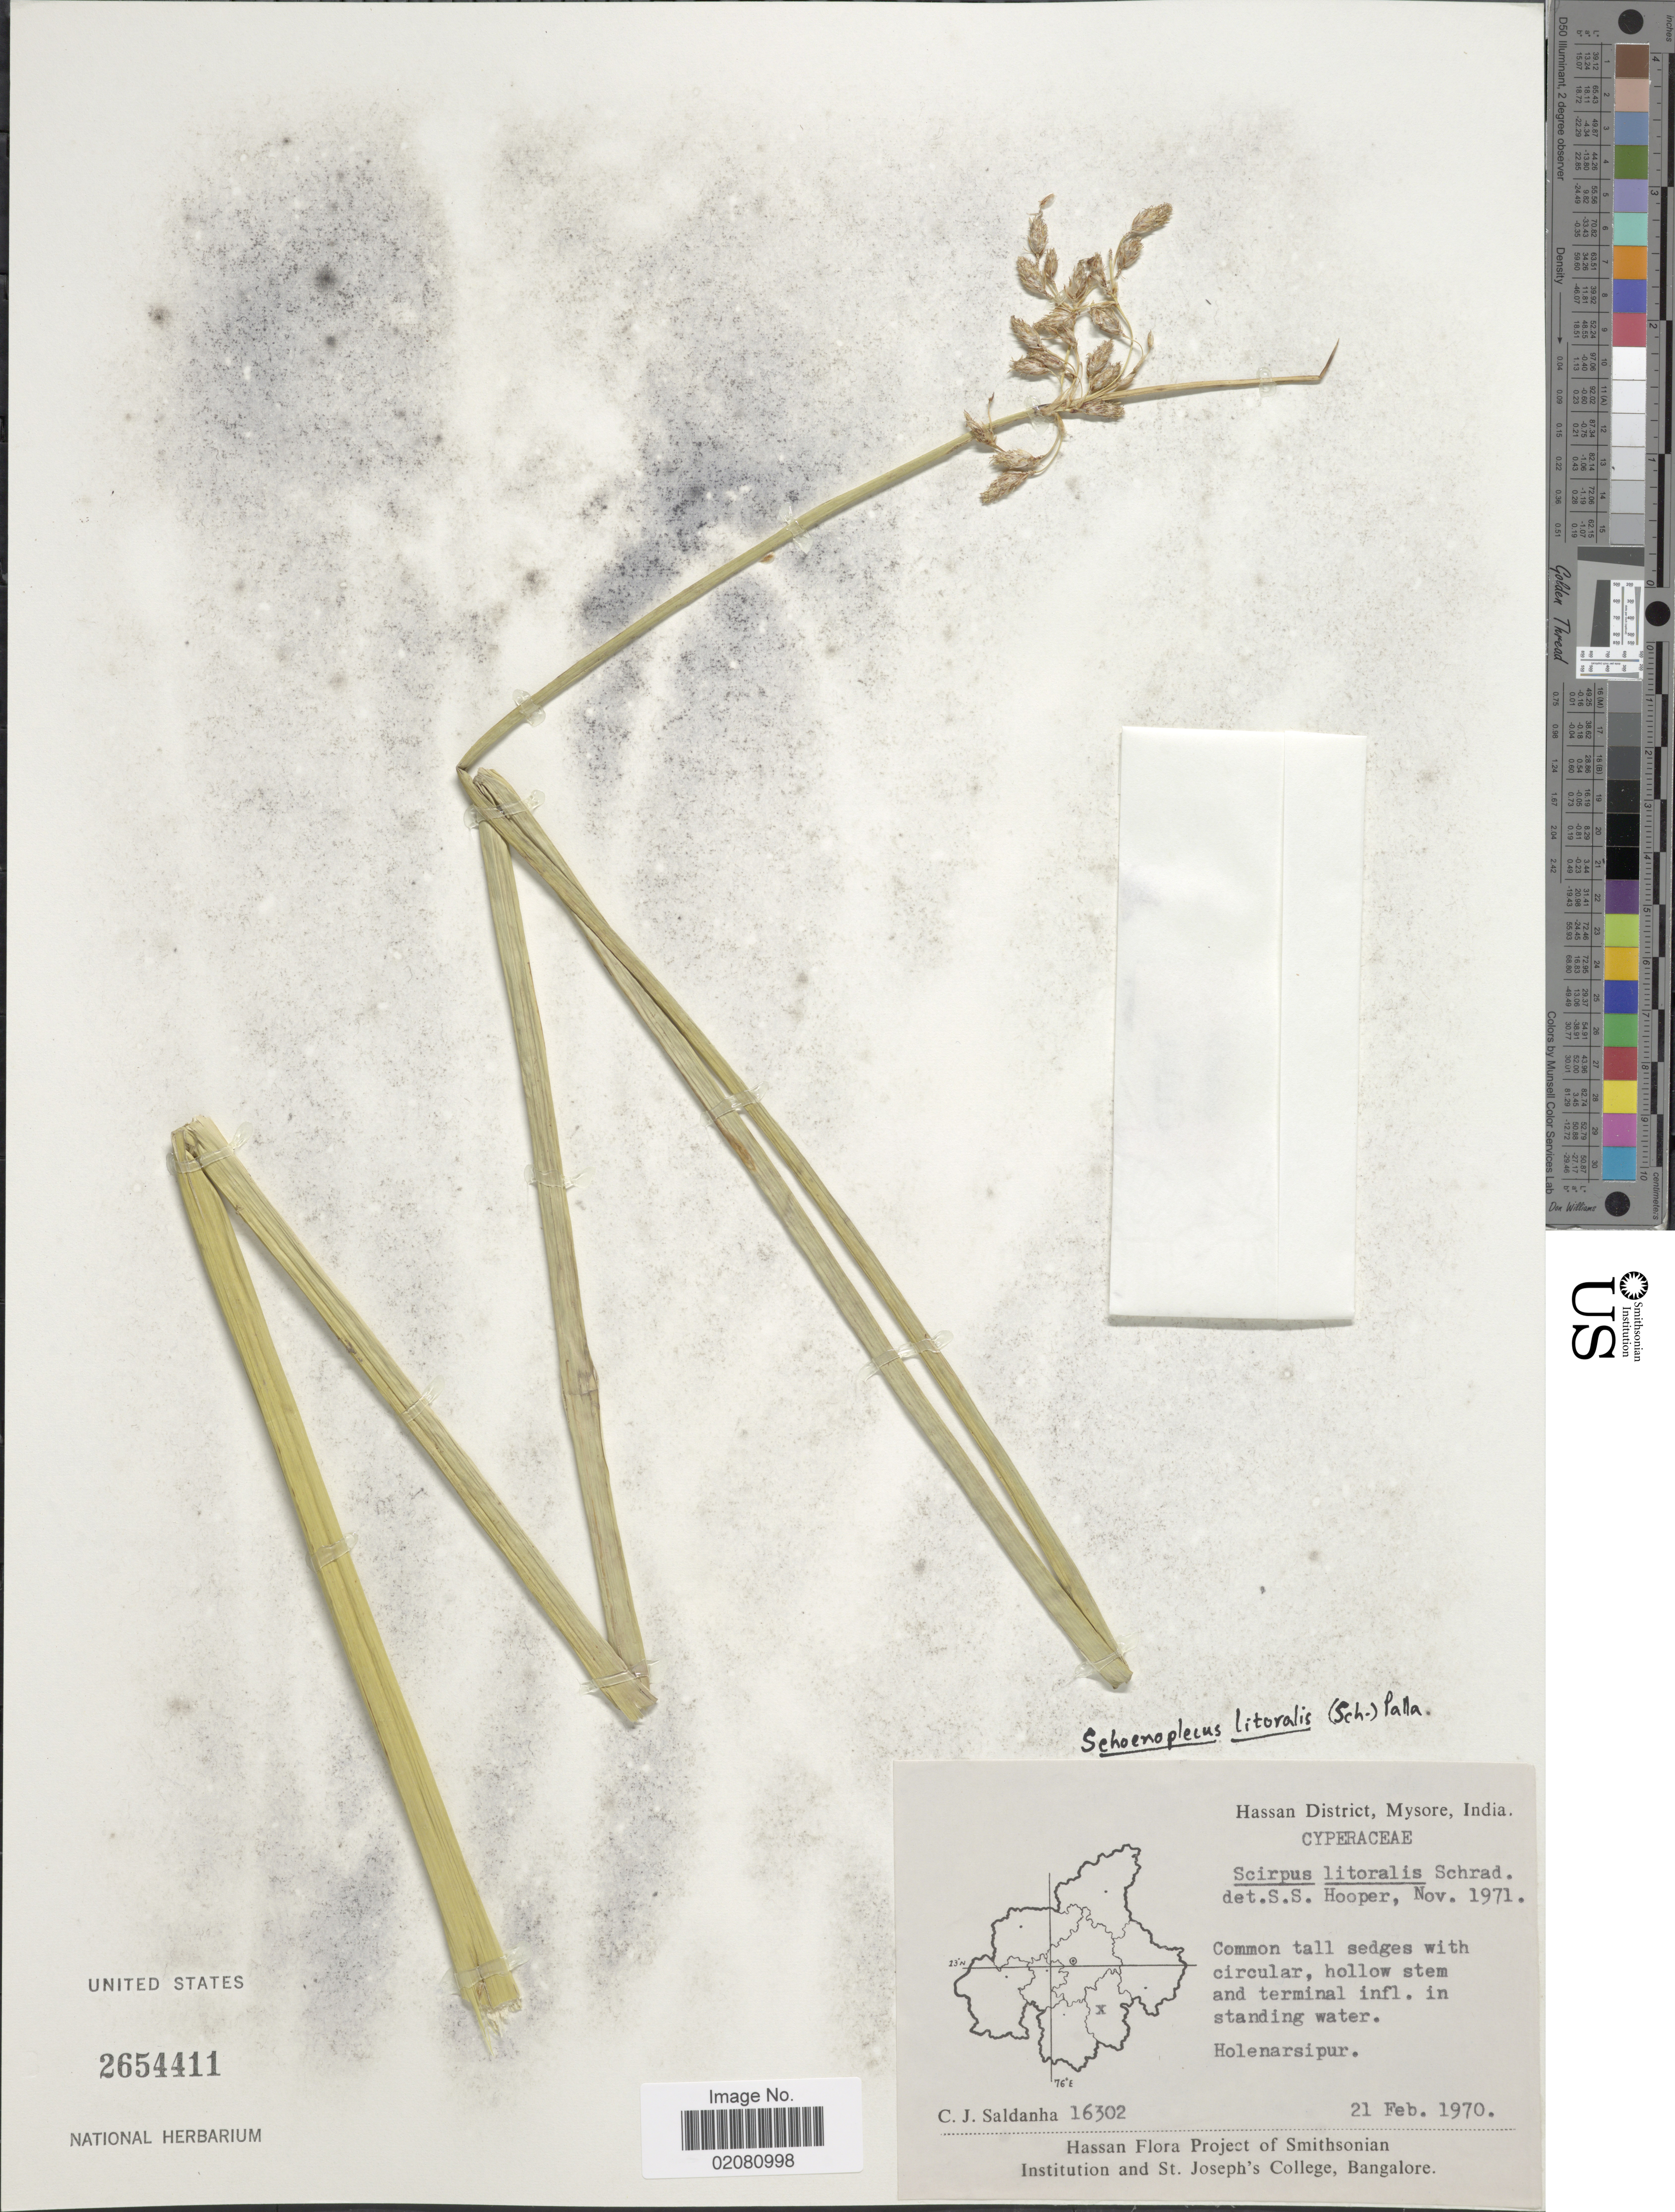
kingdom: Plantae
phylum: Tracheophyta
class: Liliopsida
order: Poales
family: Cyperaceae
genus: Schoenoplectus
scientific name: Schoenoplectus litoralis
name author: (Schrad.) Palla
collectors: C. J. Saldanha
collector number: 16302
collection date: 1970-02-21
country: India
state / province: Karnataka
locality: Hassan District, Mysore, India. Holenarsipur.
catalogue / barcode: US 2654411